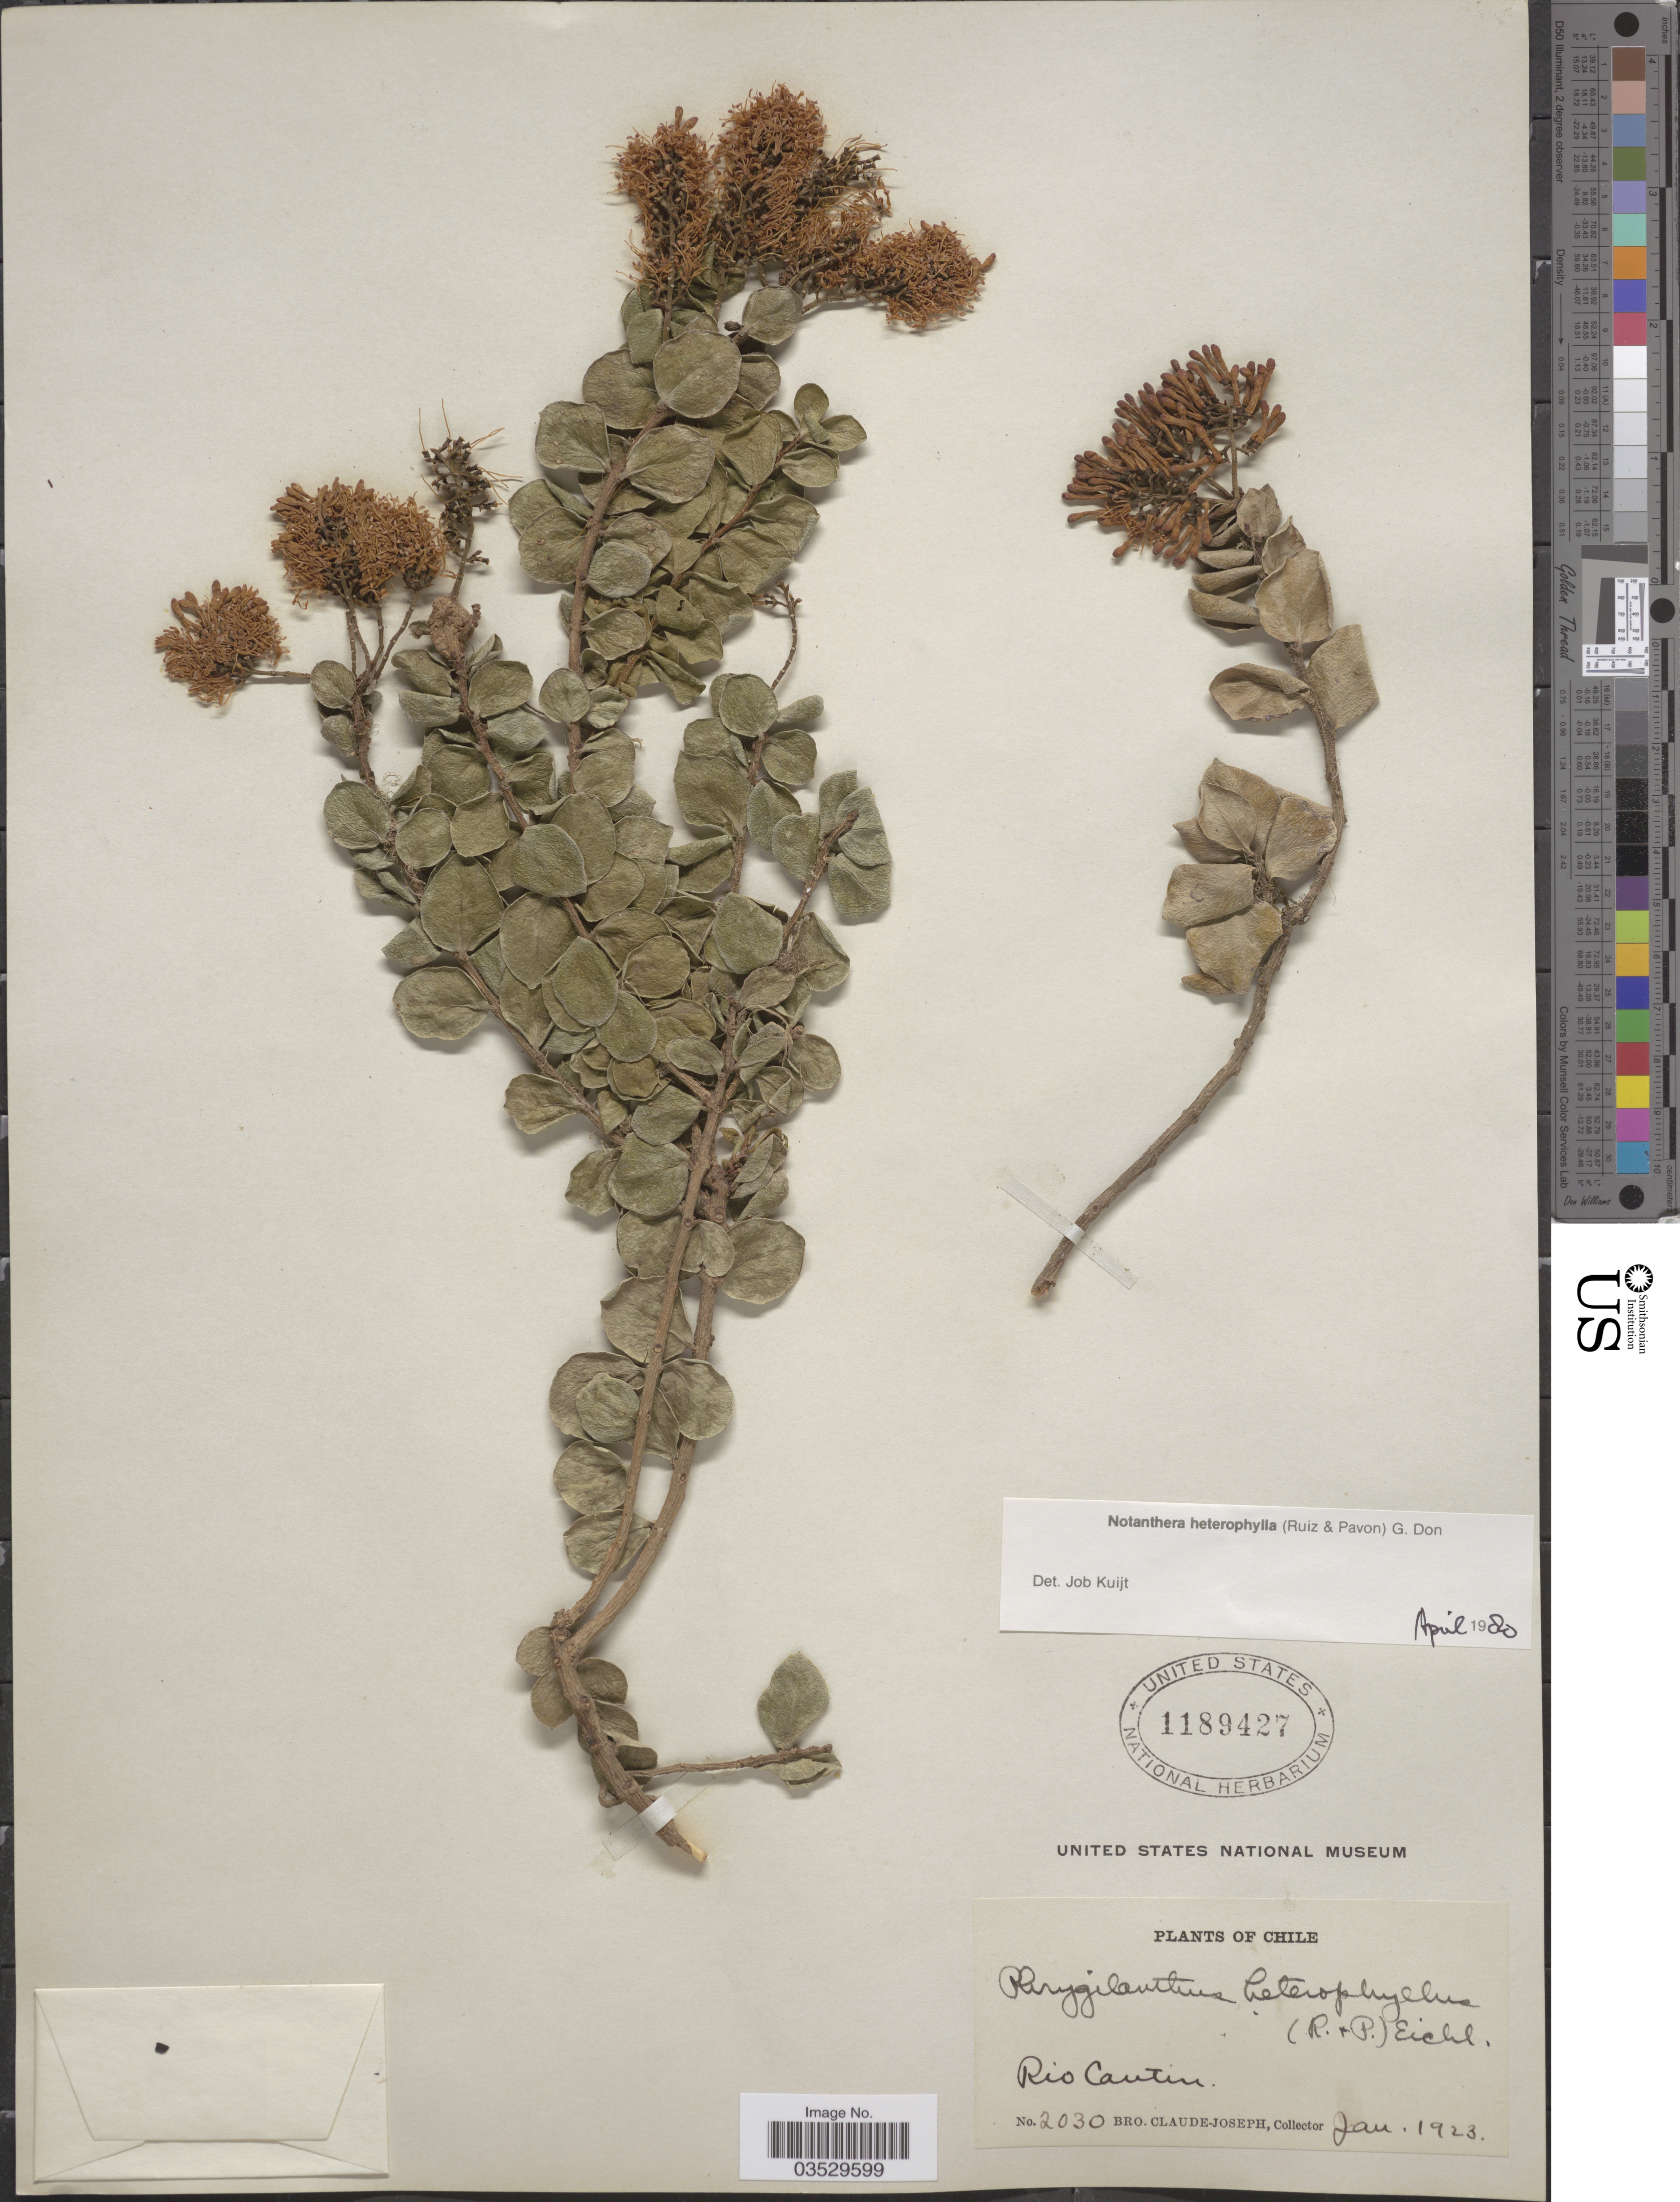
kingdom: Plantae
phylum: Tracheophyta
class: Magnoliopsida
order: Santalales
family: Loranthaceae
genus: Notanthera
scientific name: Notanthera heterophyllus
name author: G. Don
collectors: Bro. Claude-Joseph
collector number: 2030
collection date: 1923-01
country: Chile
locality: Rio Cautin.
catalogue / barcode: US 1189427